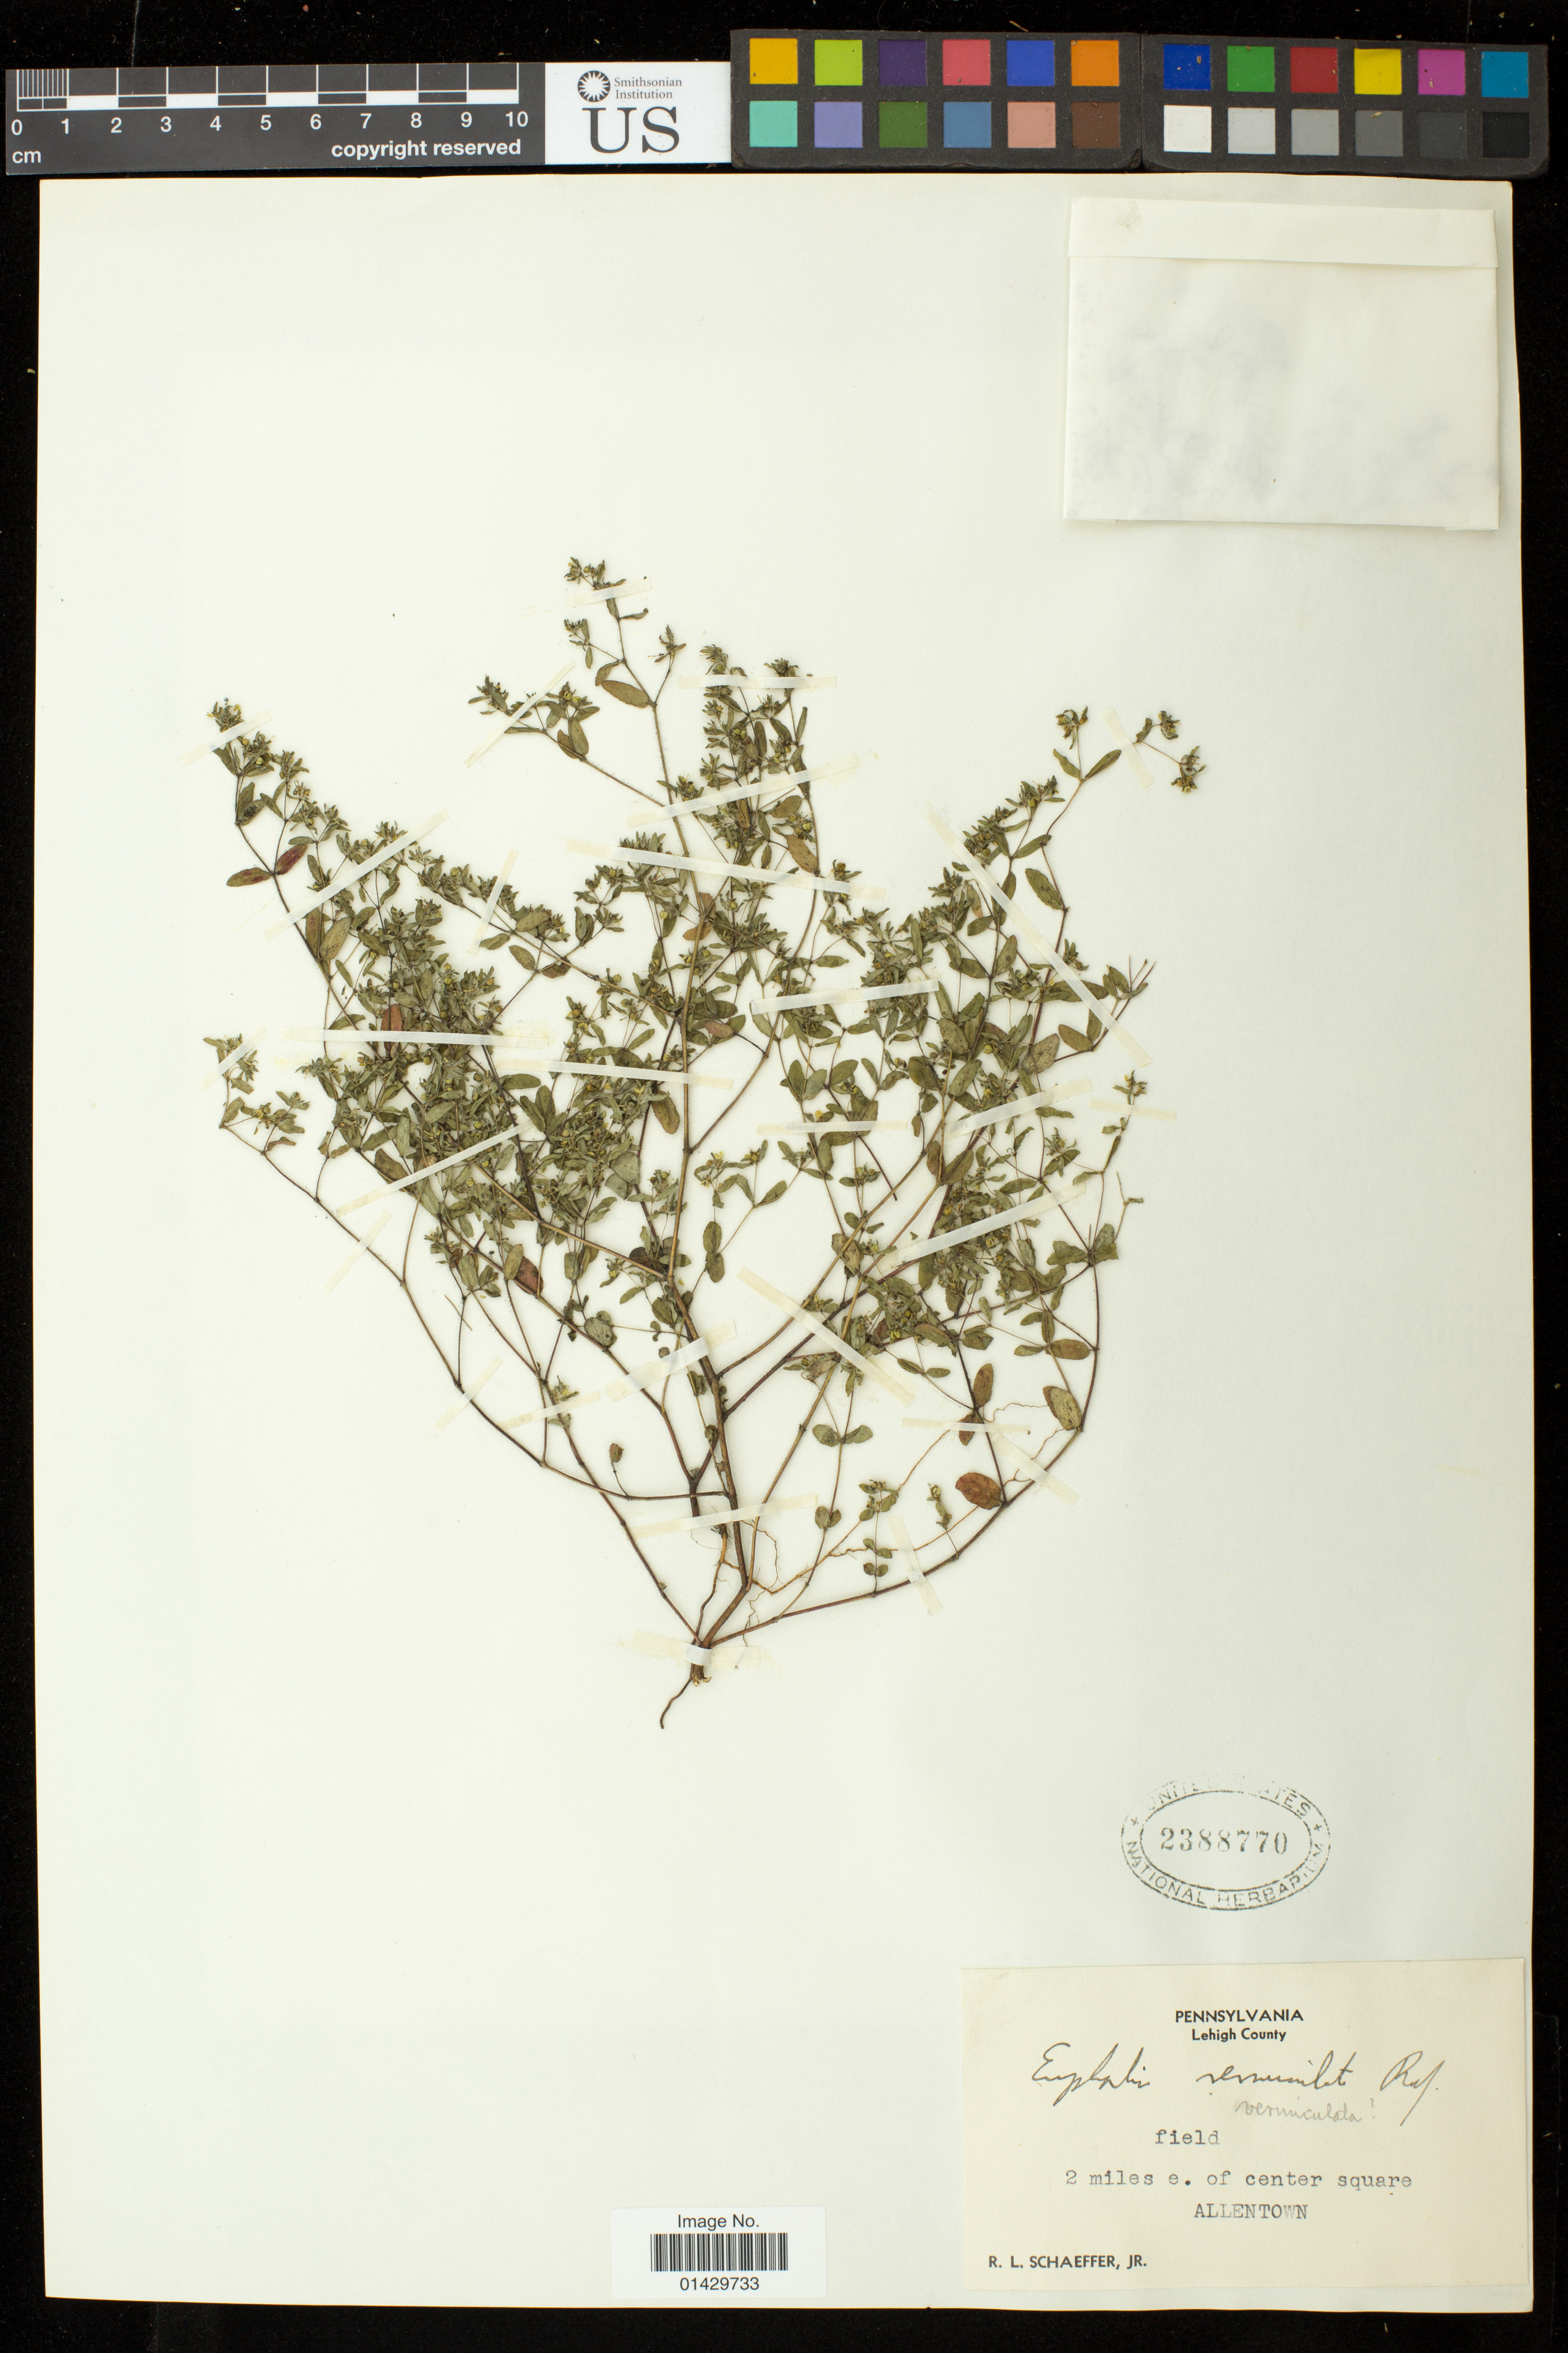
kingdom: Plantae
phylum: Tracheophyta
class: Magnoliopsida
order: Malpighiales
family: Euphorbiaceae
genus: Euphorbia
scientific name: Euphorbia vermiculata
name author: Raf.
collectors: R. L. Schaeffer Jr.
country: United States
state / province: Pennsylvania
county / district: Lehigh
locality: Field 2 miles e. of center square; Allentown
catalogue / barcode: US 2388770